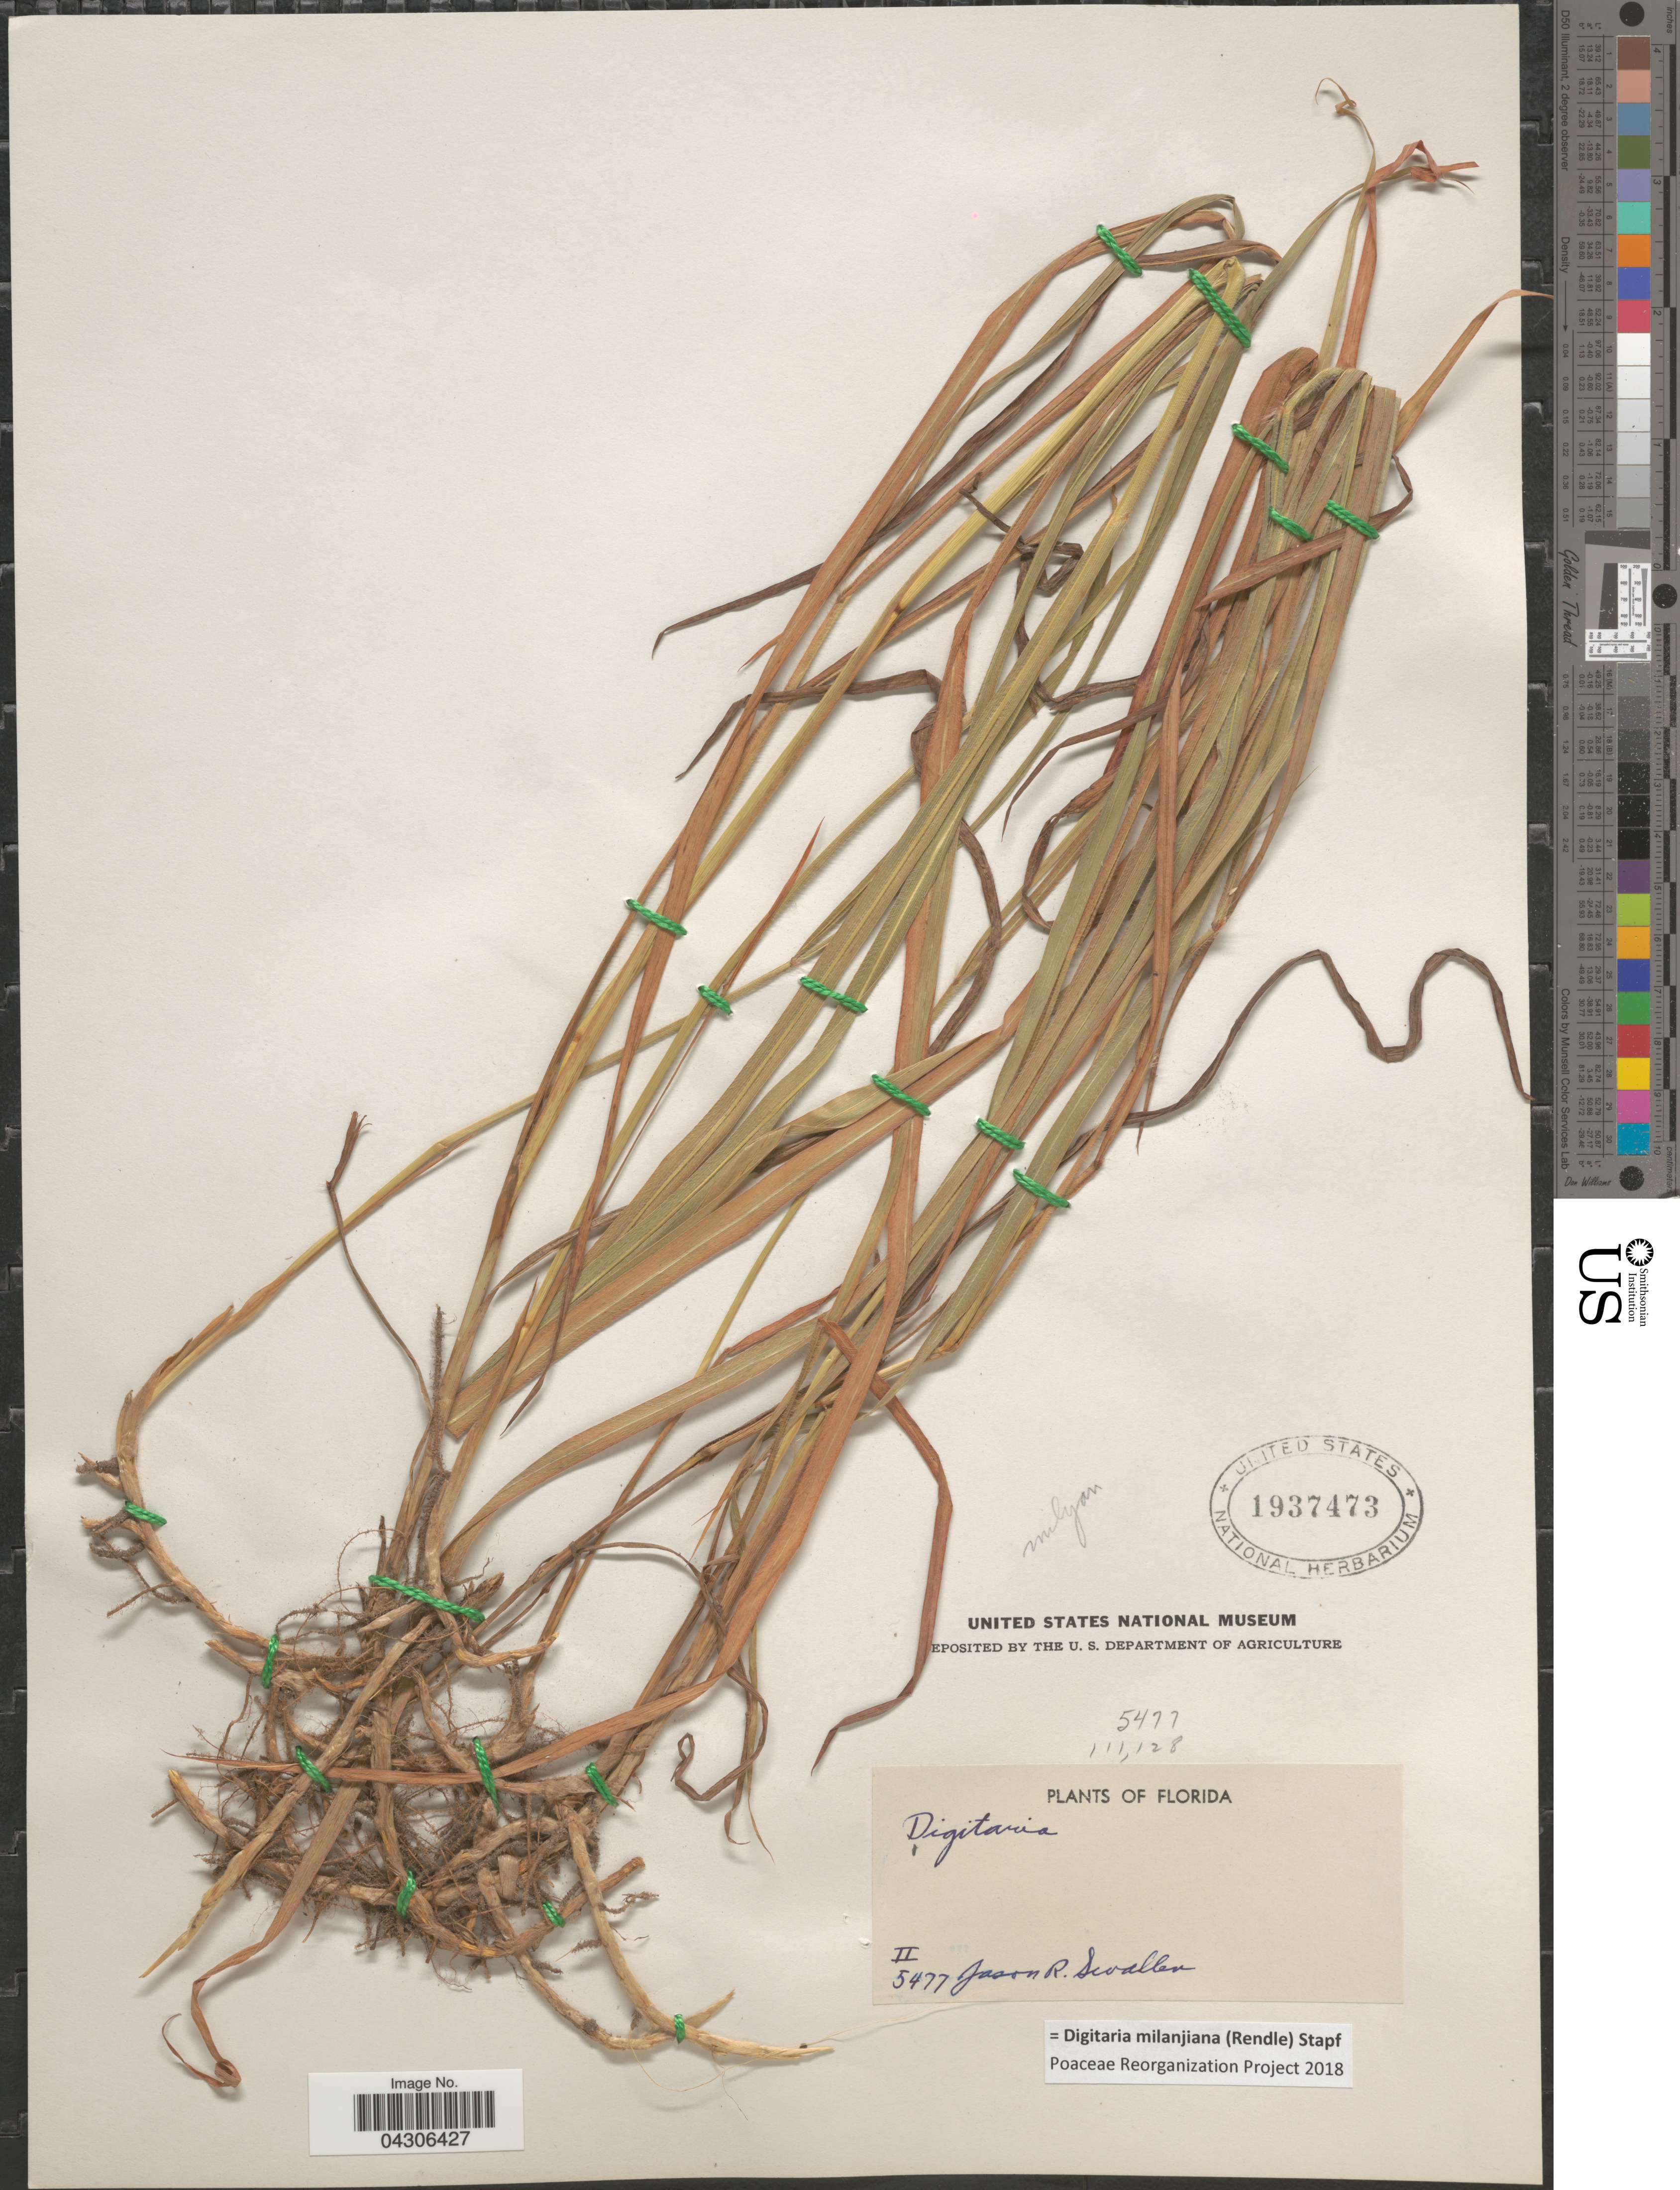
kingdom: Plantae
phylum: Tracheophyta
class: Liliopsida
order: Poales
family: Poaceae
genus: Digitaria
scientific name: Digitaria milanjiana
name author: (Rendle) Stapf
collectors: J. R. Swallen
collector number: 5477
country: United States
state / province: Florida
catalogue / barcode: US 1937473